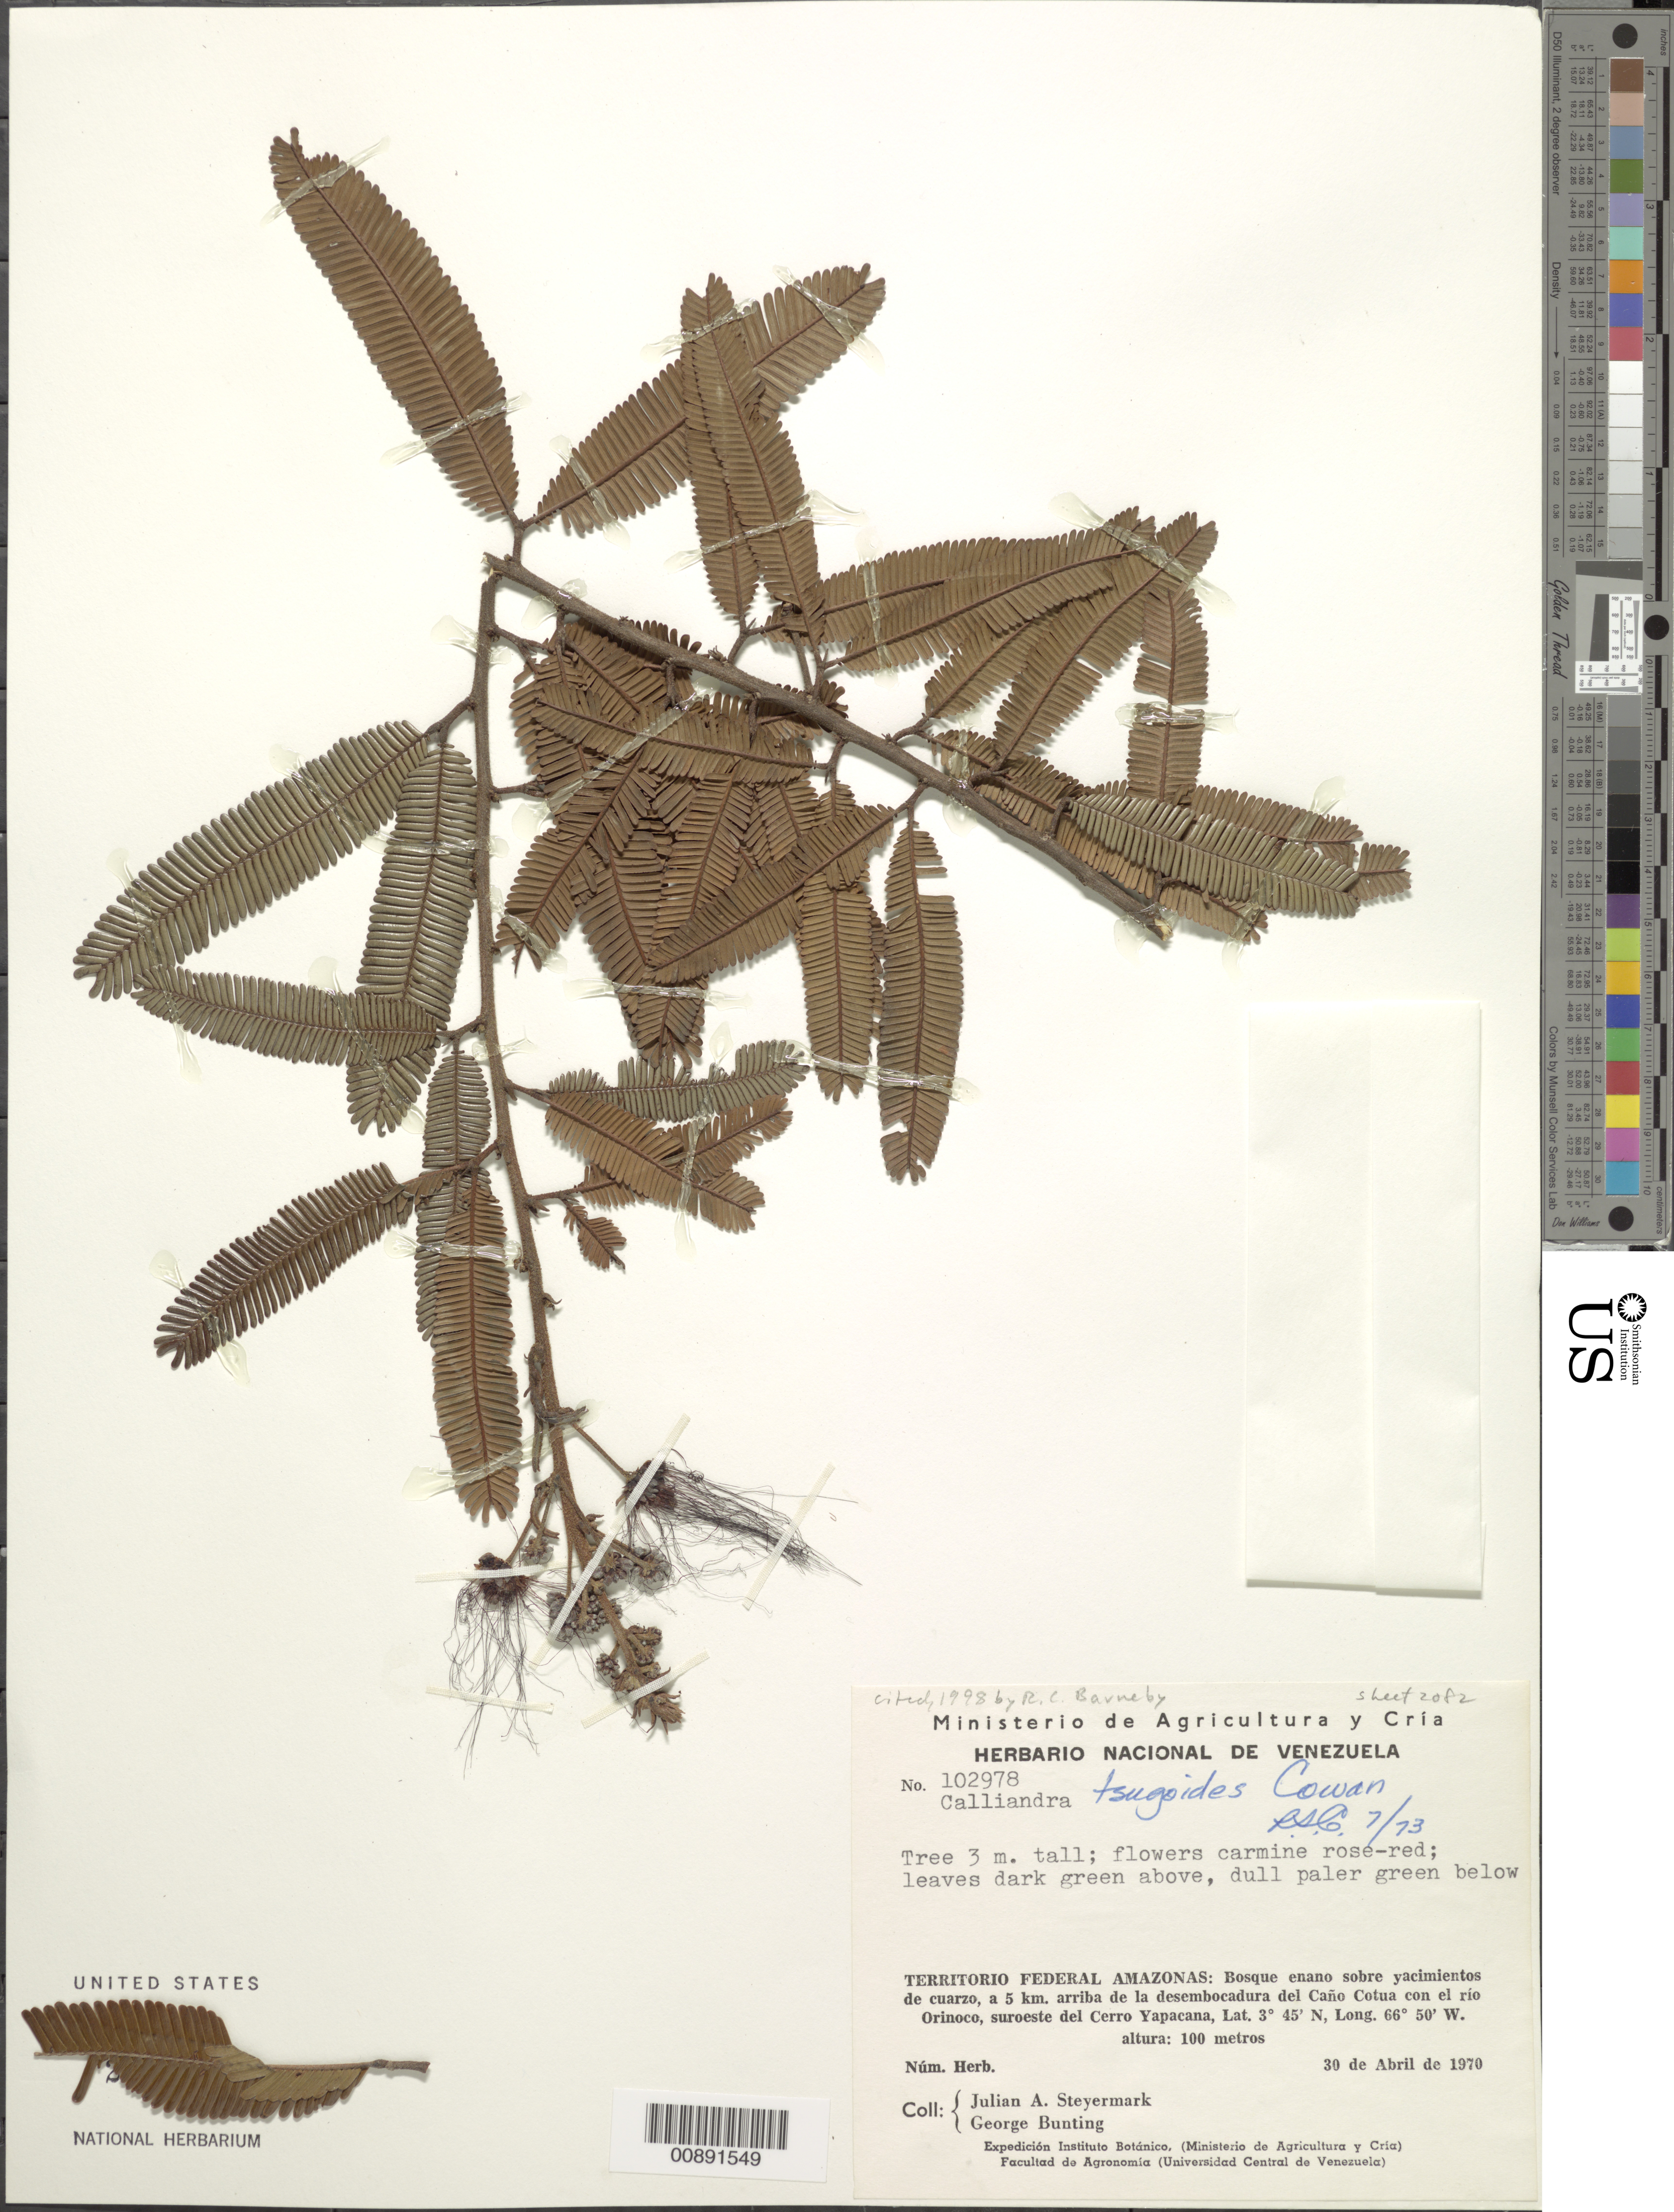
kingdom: Plantae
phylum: Tracheophyta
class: Magnoliopsida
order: Fabales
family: Fabaceae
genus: Calliandra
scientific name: Calliandra tsugoides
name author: R.S. Cowan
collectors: J. Steyermark & G. S. Bunting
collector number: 102978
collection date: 1970-04-30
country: Venezuela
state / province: Amazonas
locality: Territorio Federal Amazonas: Bosque enano sobre yacimientos de cuarzo, a 5 km. arriba de la desembocadura del Cano Cotua con el rio Orinoco, suroeste del Cerro Yapacana.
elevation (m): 100